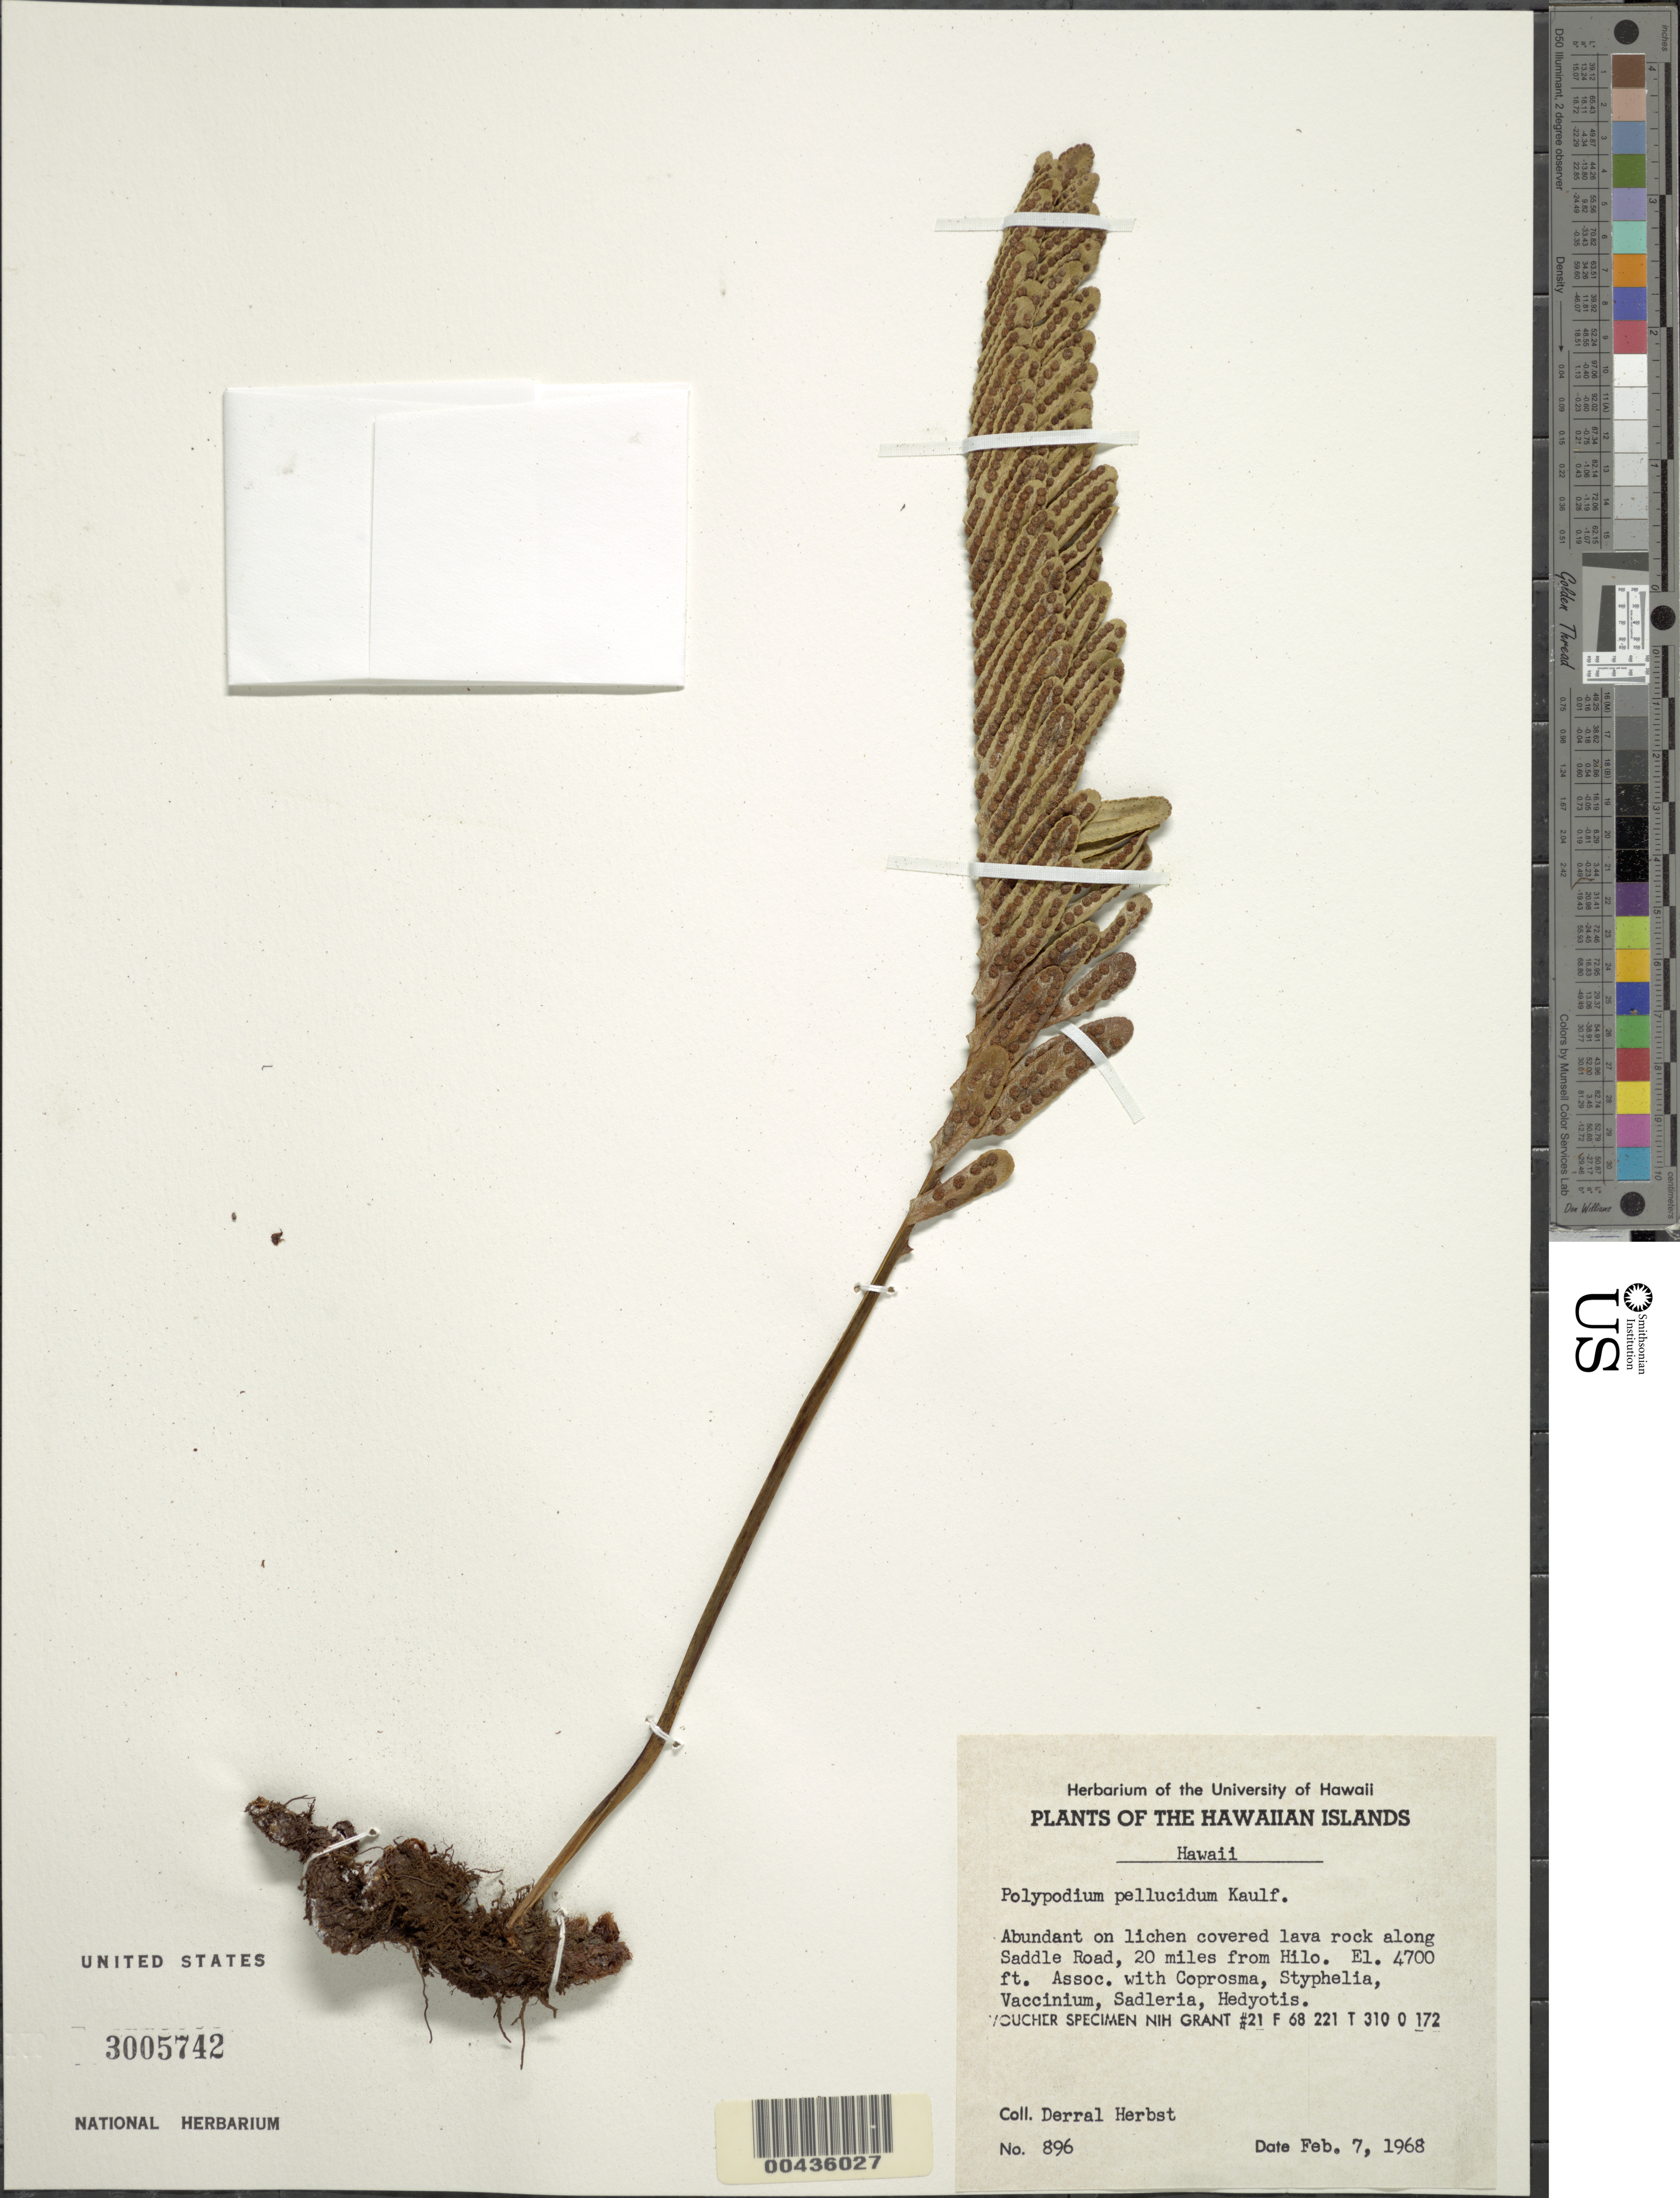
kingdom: Plantae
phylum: Tracheophyta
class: Polypodiopsida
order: Polypodiales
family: Polypodiaceae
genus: Polypodium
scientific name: Polypodium pellucidum var. vulcanicum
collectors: D. R. Herbst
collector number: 896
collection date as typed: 7 Feb 1968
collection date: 1968-02-07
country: United States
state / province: Hawaii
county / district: Hawaii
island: Hawaii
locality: Along Saddle Road, 20 mi from Hilo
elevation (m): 1433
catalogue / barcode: US 3005742